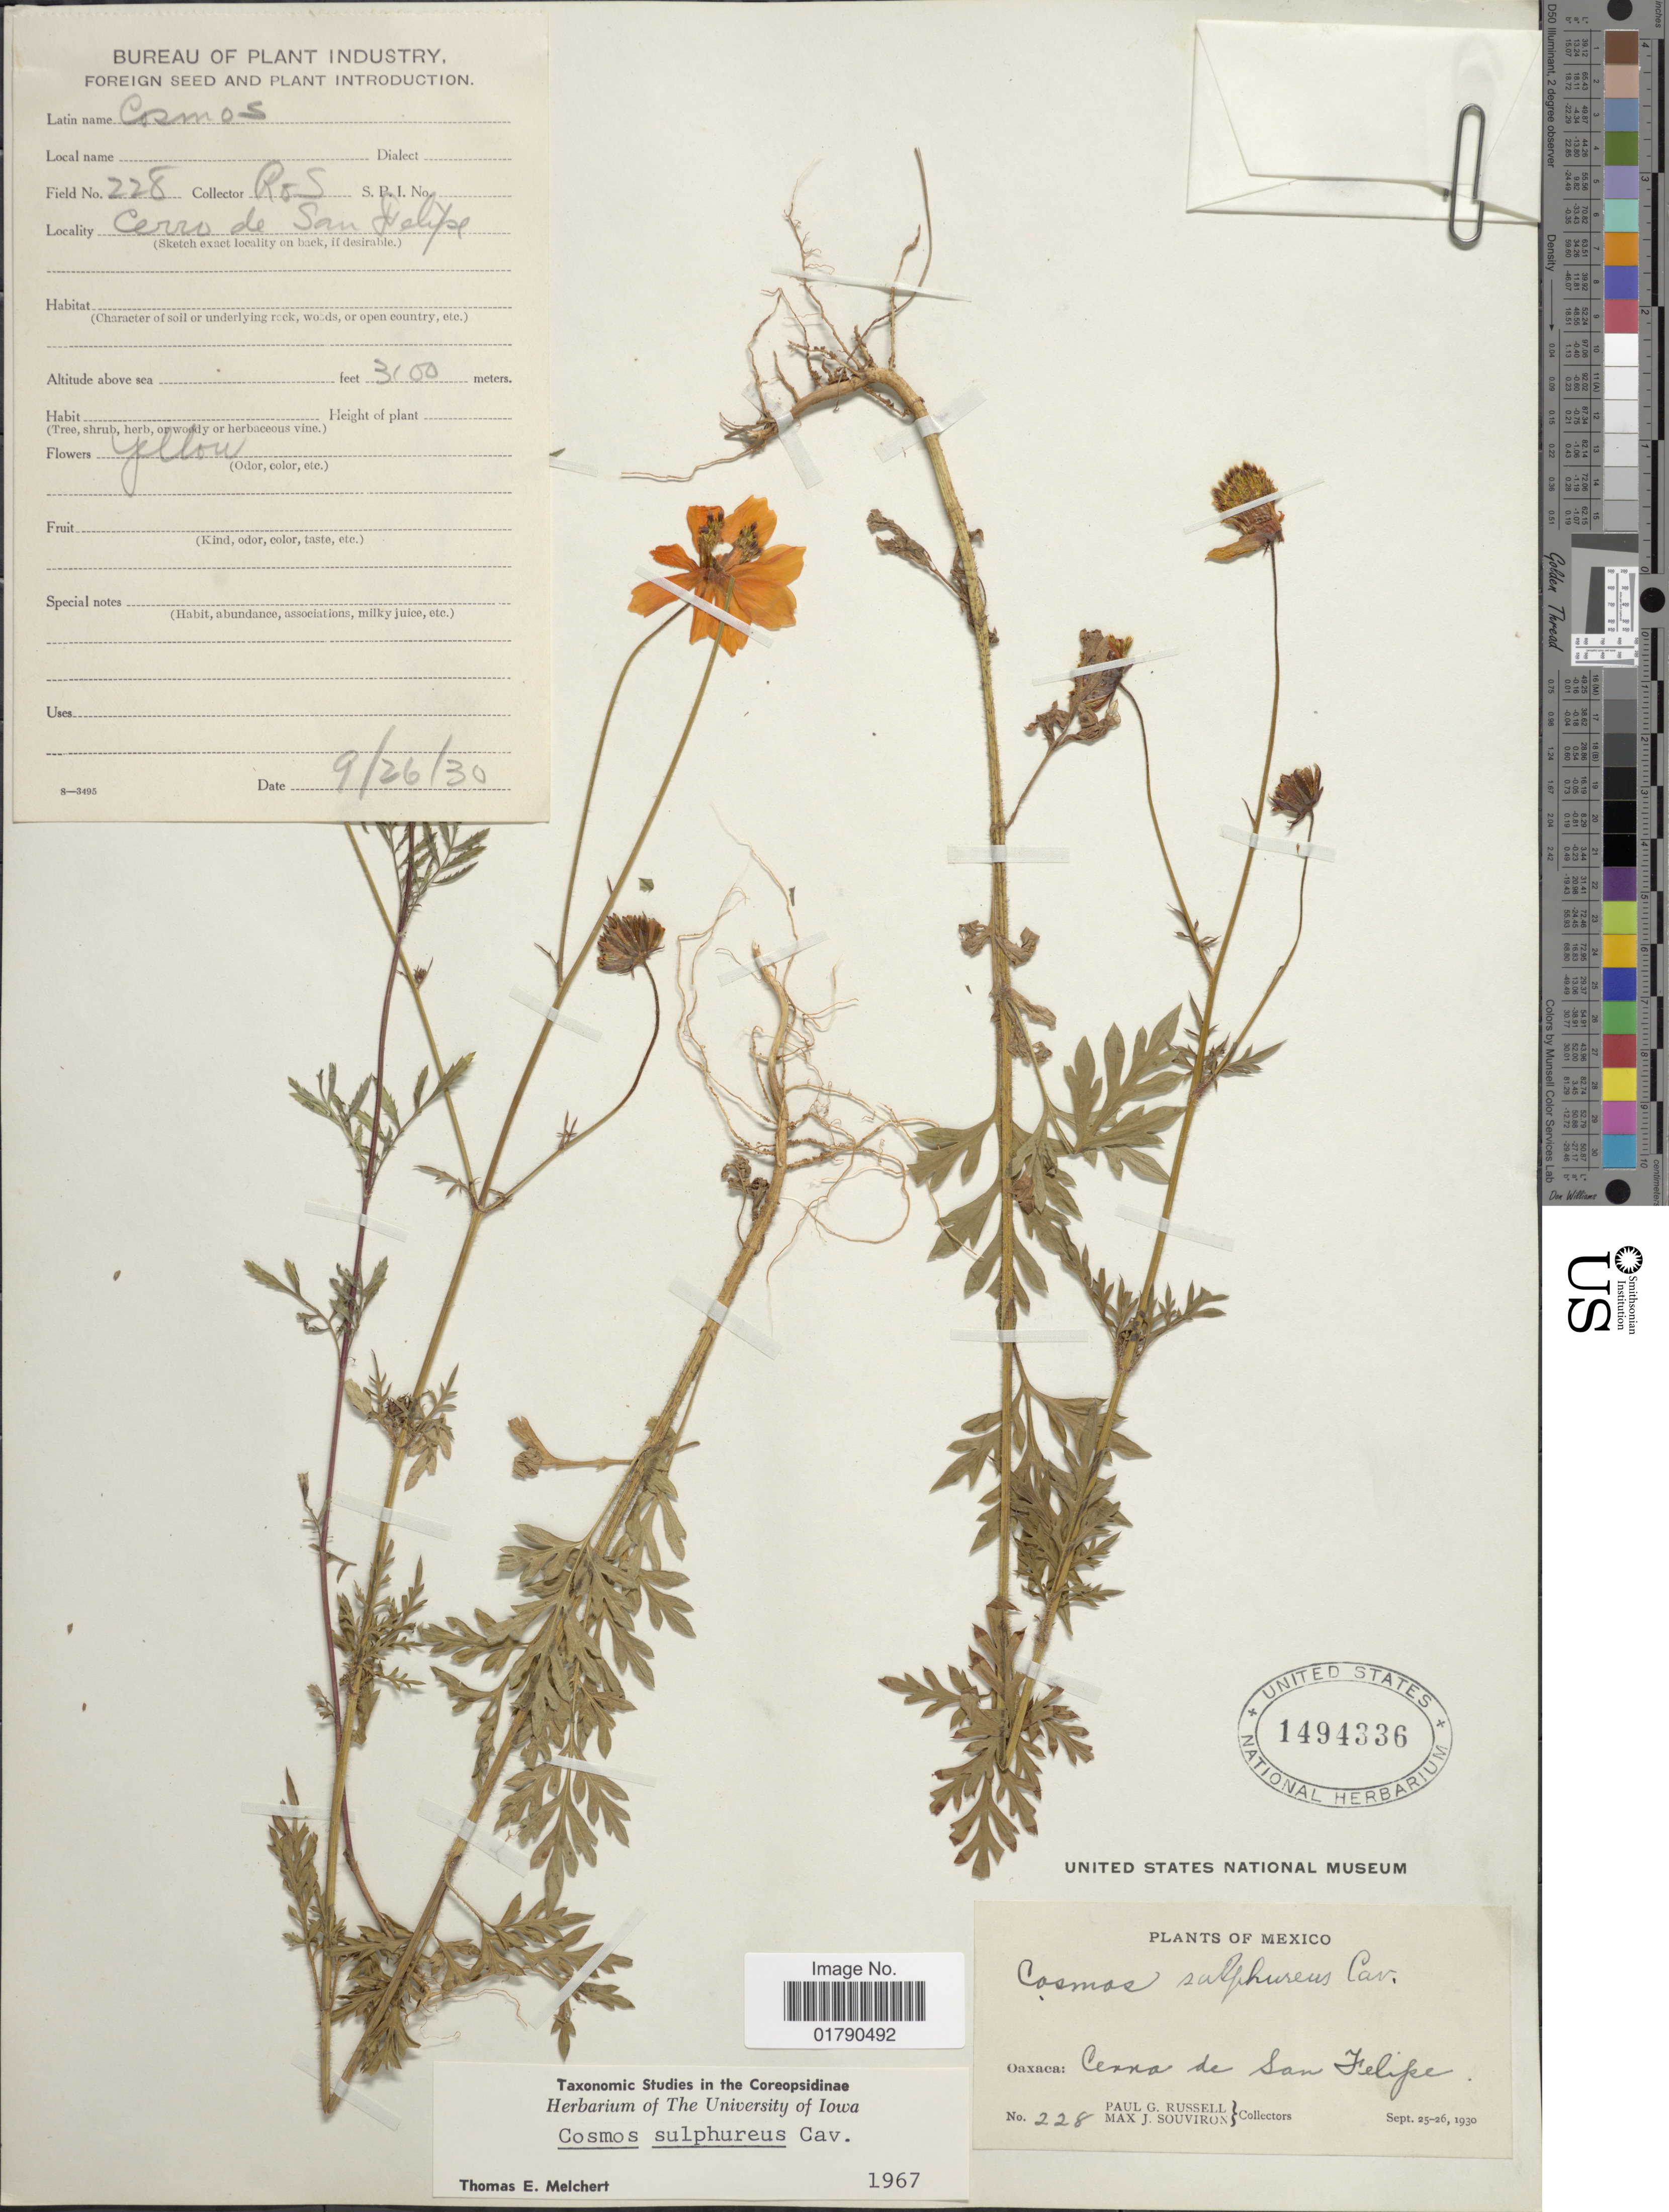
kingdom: Plantae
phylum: Tracheophyta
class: Magnoliopsida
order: Asterales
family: Asteraceae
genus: Cosmos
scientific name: Cosmos sulphureus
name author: Cav.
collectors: P. G. Russell & M. J. Souviron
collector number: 228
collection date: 1930-09-26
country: Mexico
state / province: Oaxaca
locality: Cerro de San Felipe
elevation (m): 3100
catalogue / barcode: US 1494336